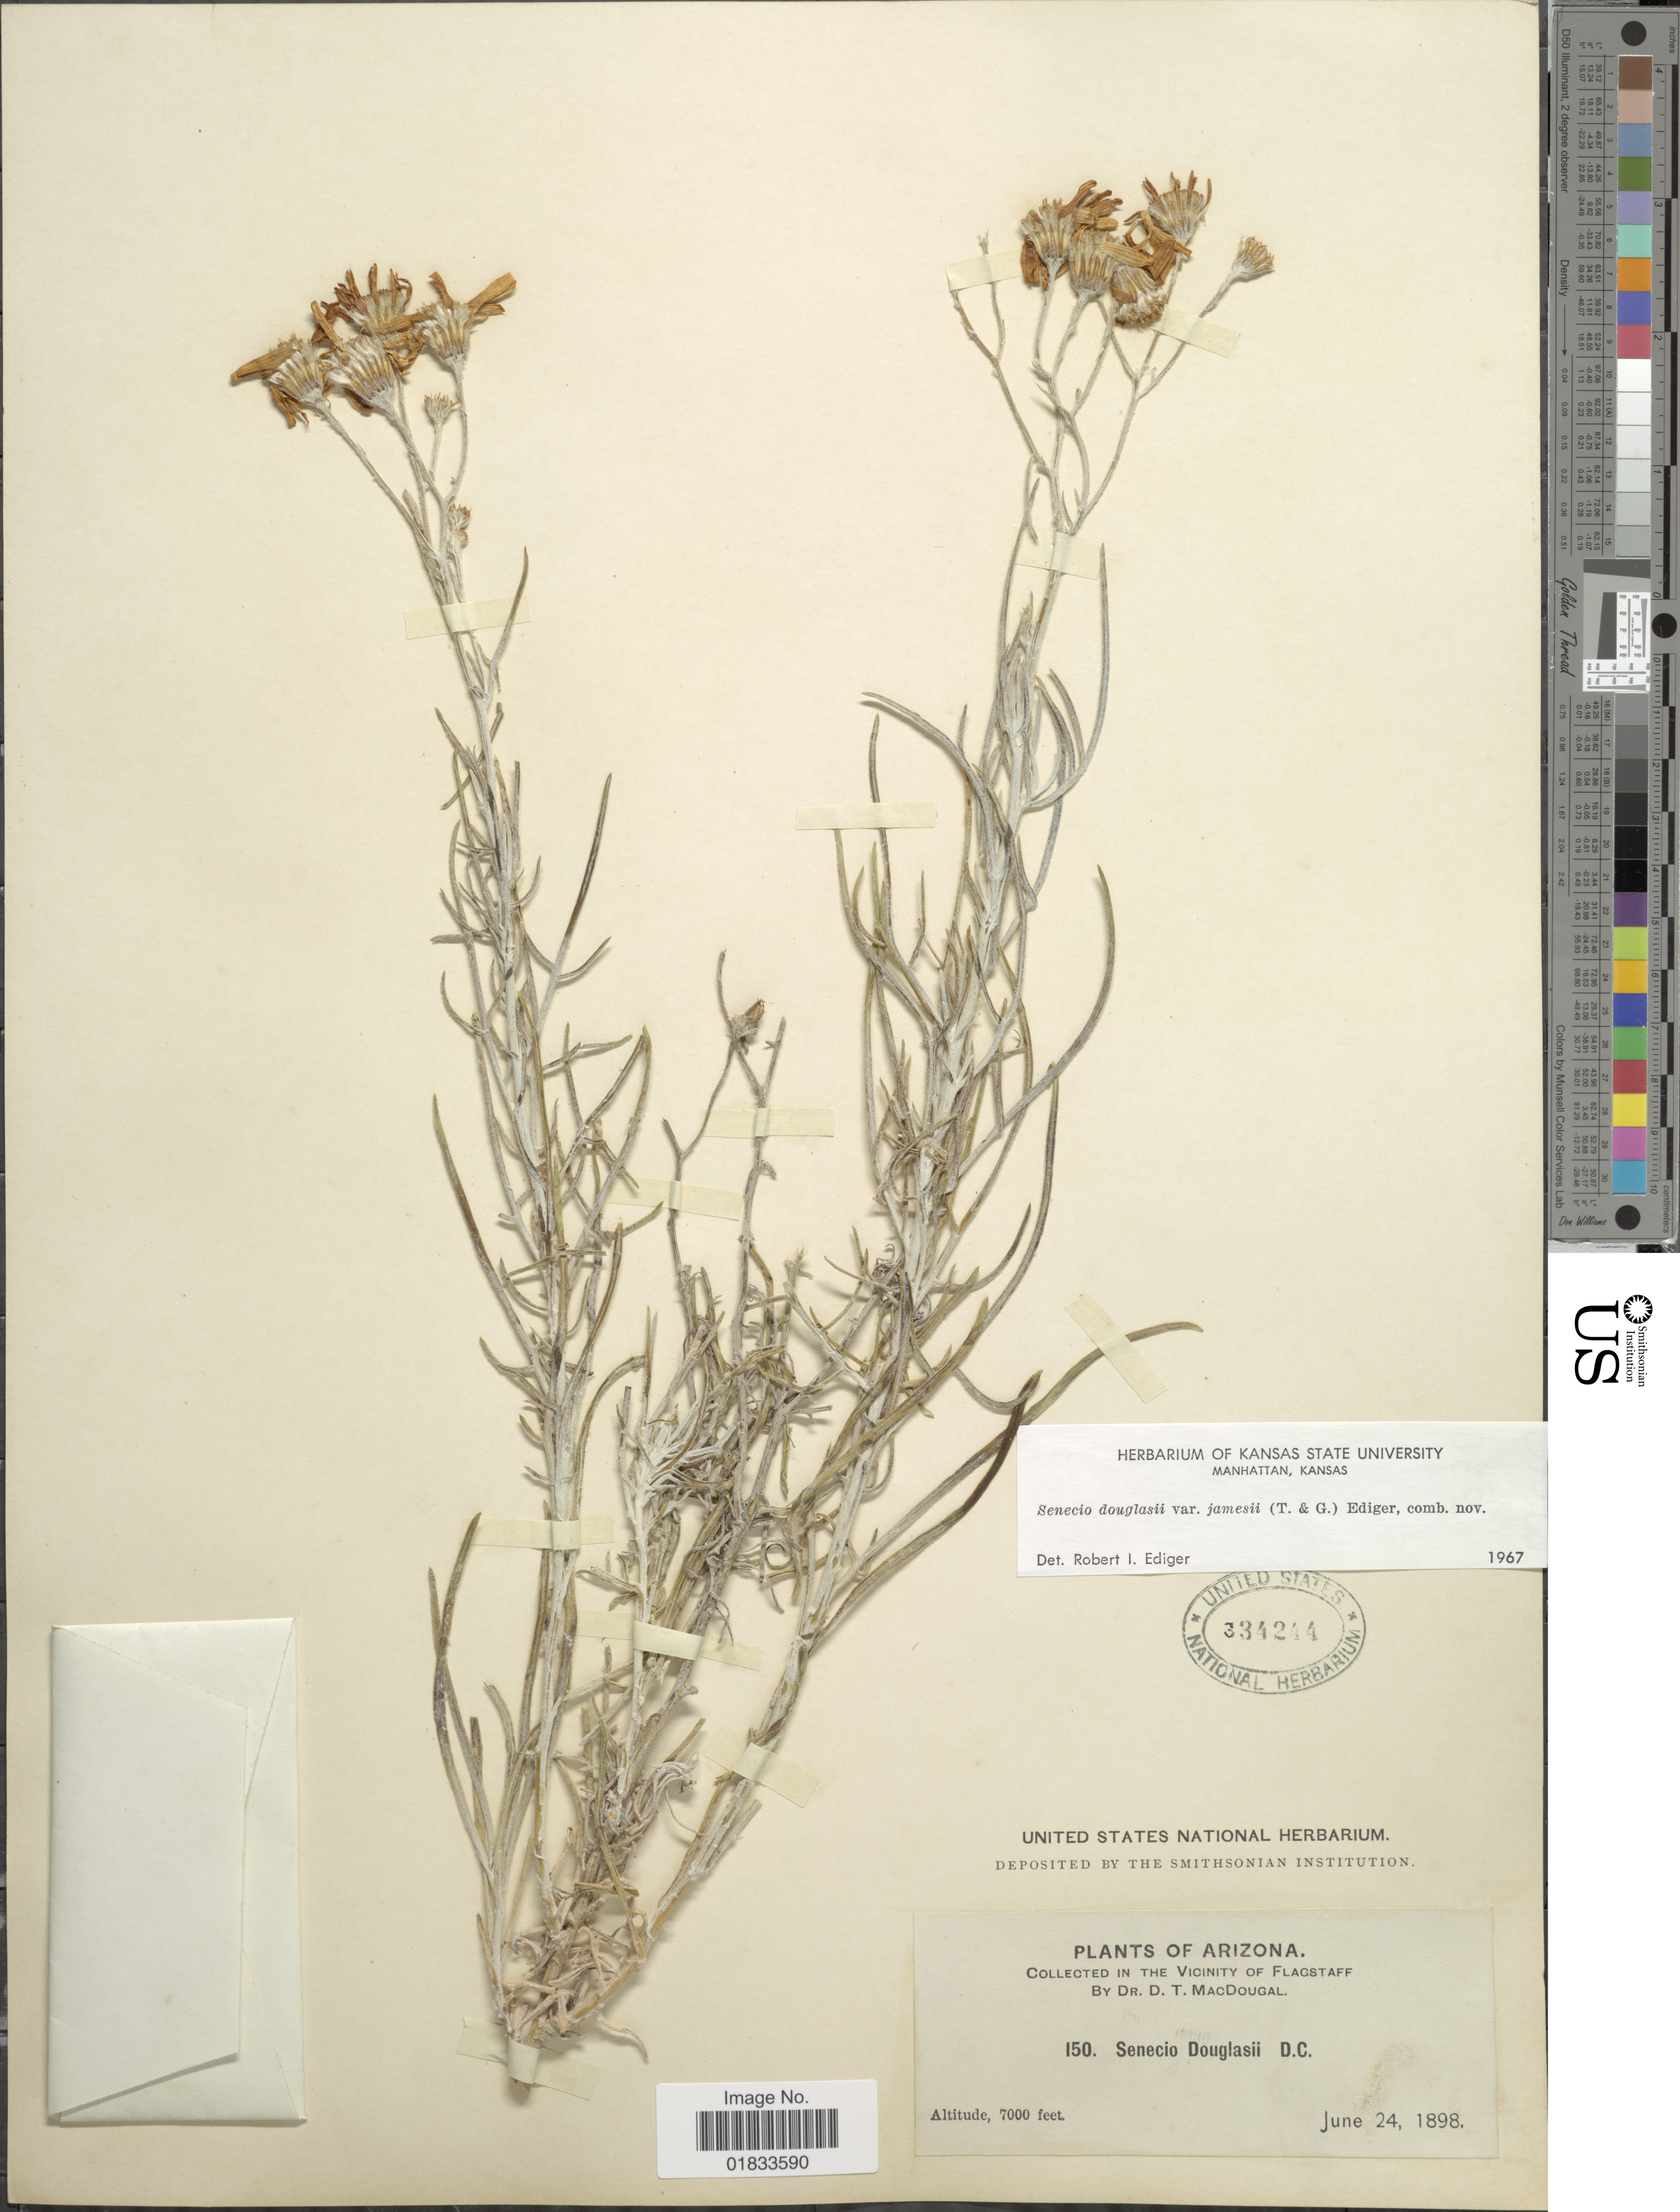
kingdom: Plantae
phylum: Tracheophyta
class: Magnoliopsida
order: Asterales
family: Asteraceae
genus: Senecio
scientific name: Senecio flaccidus var. flaccidus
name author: Less.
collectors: D. T. MacDougal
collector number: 150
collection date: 1898-06-24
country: United States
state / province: Arizona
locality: Vicinity of Flagstaff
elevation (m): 2134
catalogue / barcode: US 334244